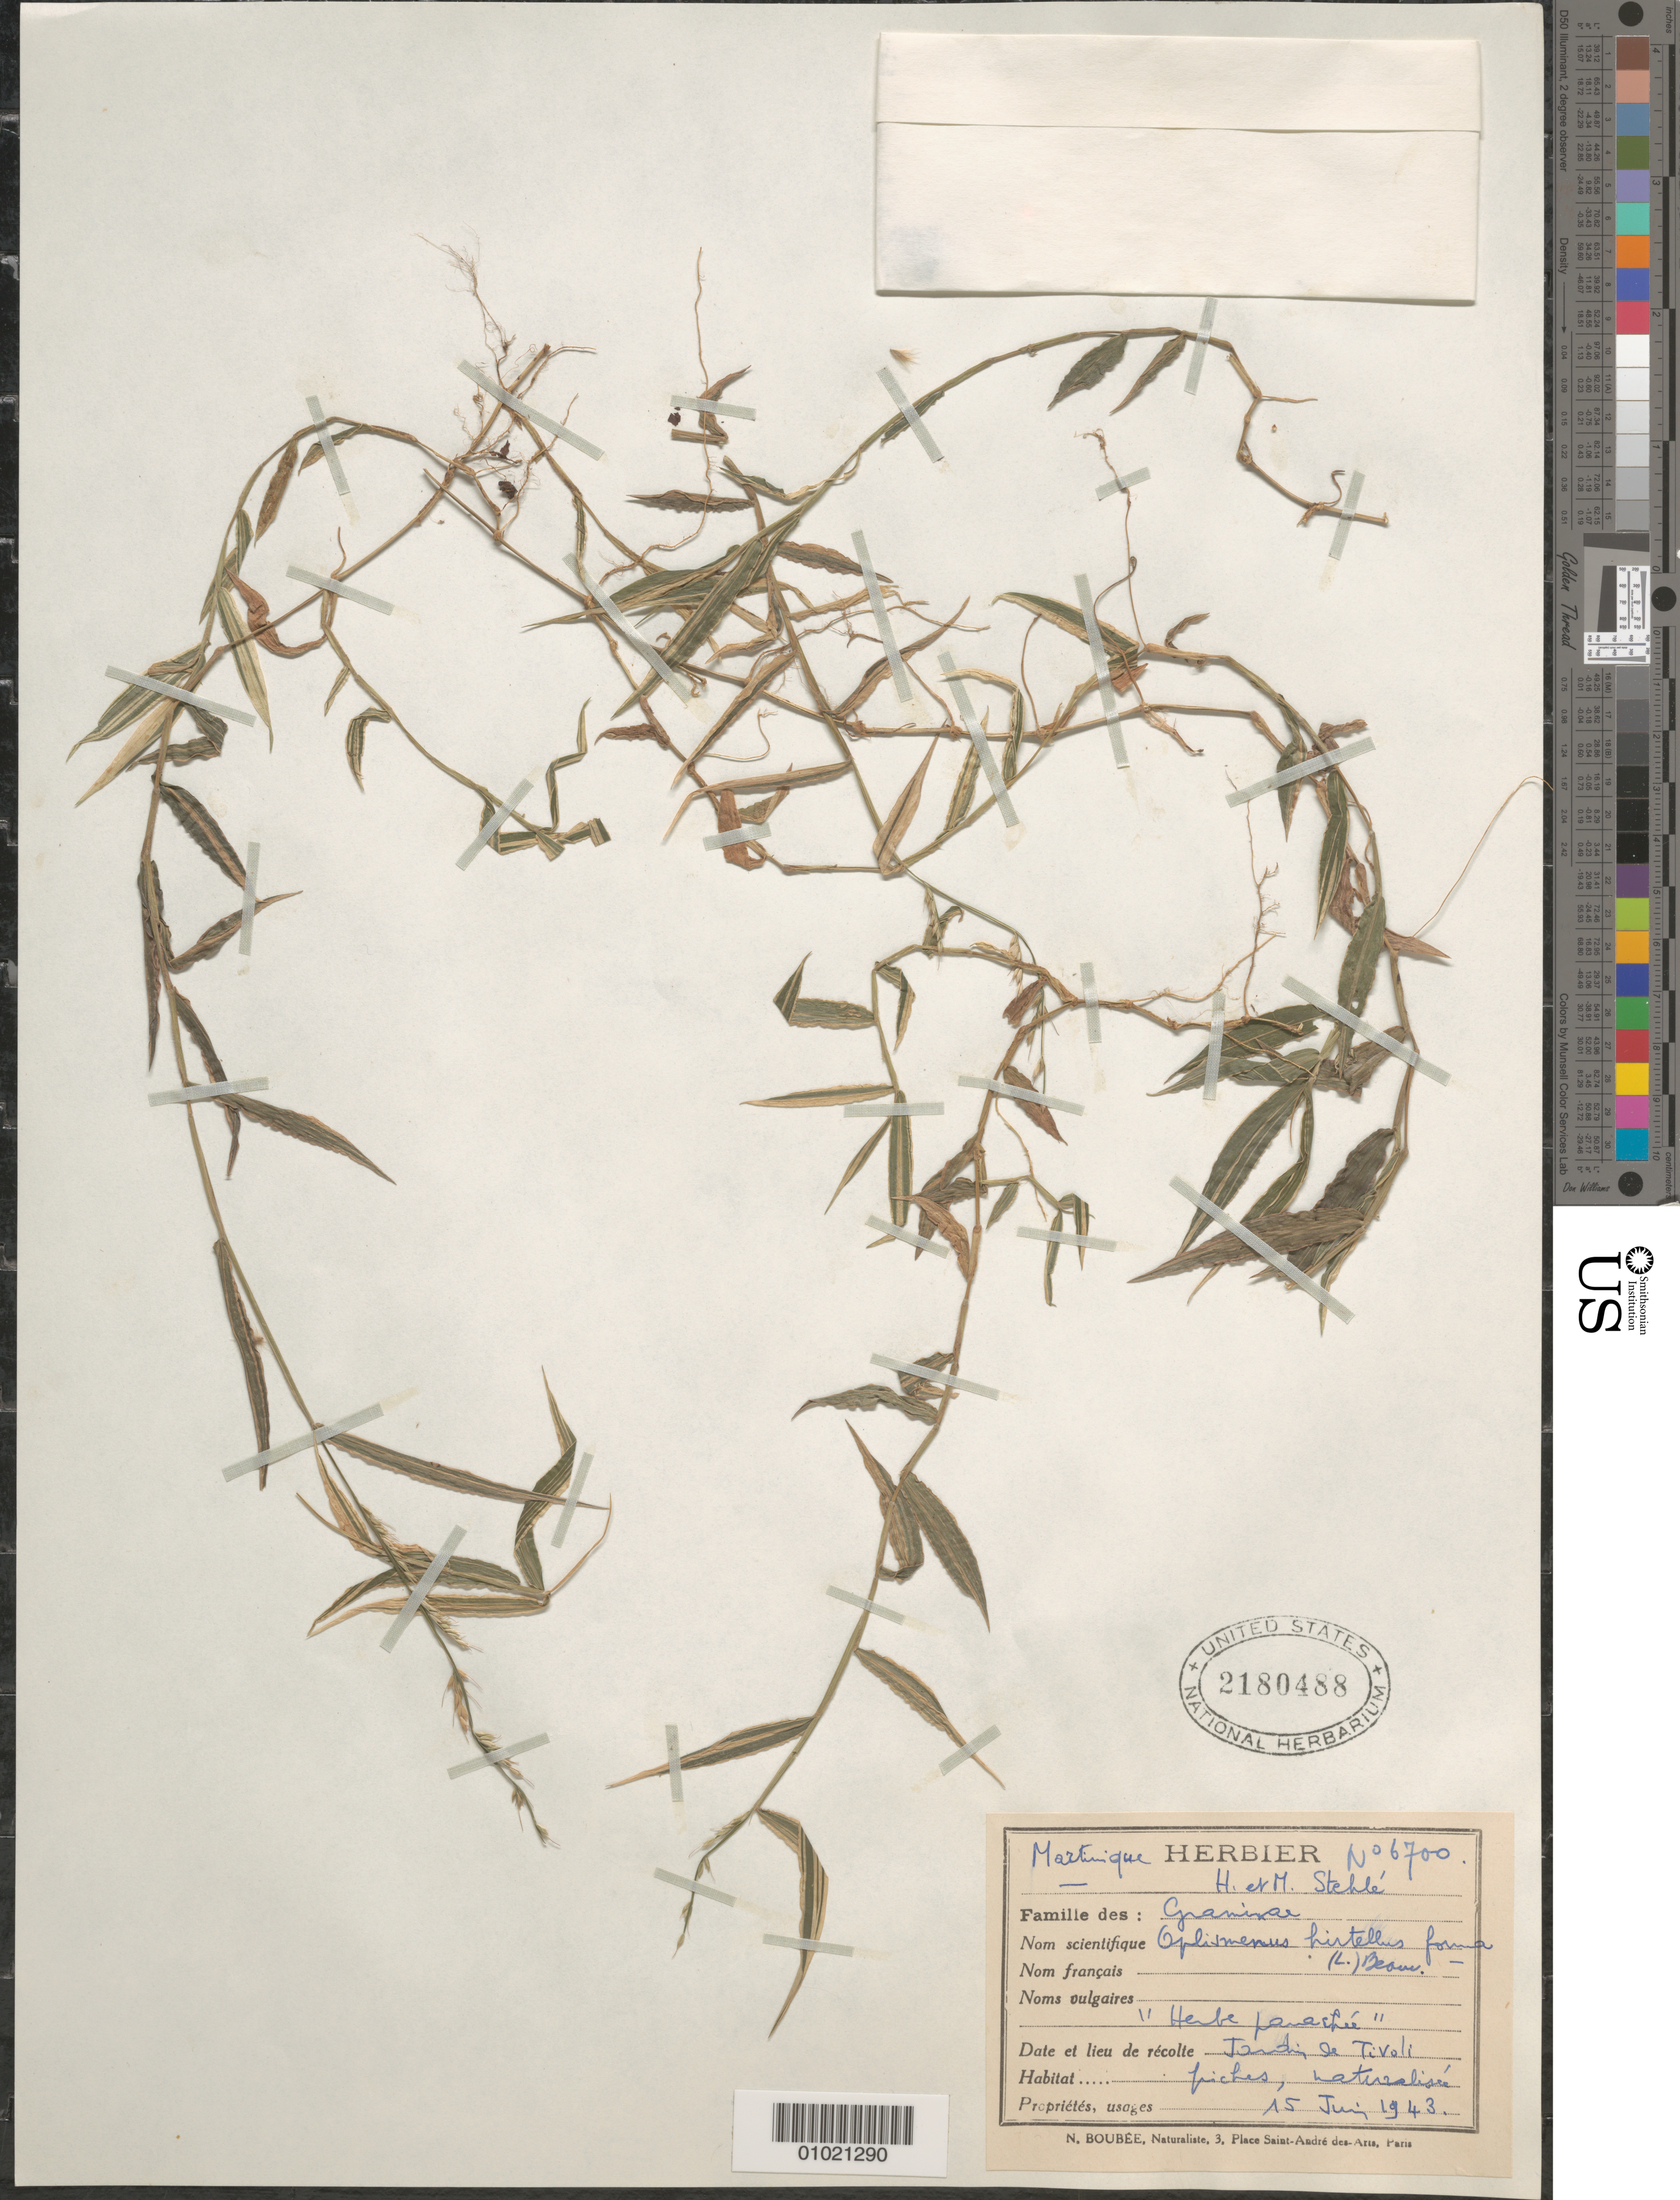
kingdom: Plantae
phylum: Tracheophyta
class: Liliopsida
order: Poales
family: Poaceae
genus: Oplismenus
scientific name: Oplismenus hirtellus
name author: (L.) P. Beauv.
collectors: H. Stehlé & M. Stehlé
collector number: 6700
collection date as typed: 15 Jun 1943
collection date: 1943-06-15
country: Martinique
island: Martinique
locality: jardin de Tivoli.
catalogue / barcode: US 2180488